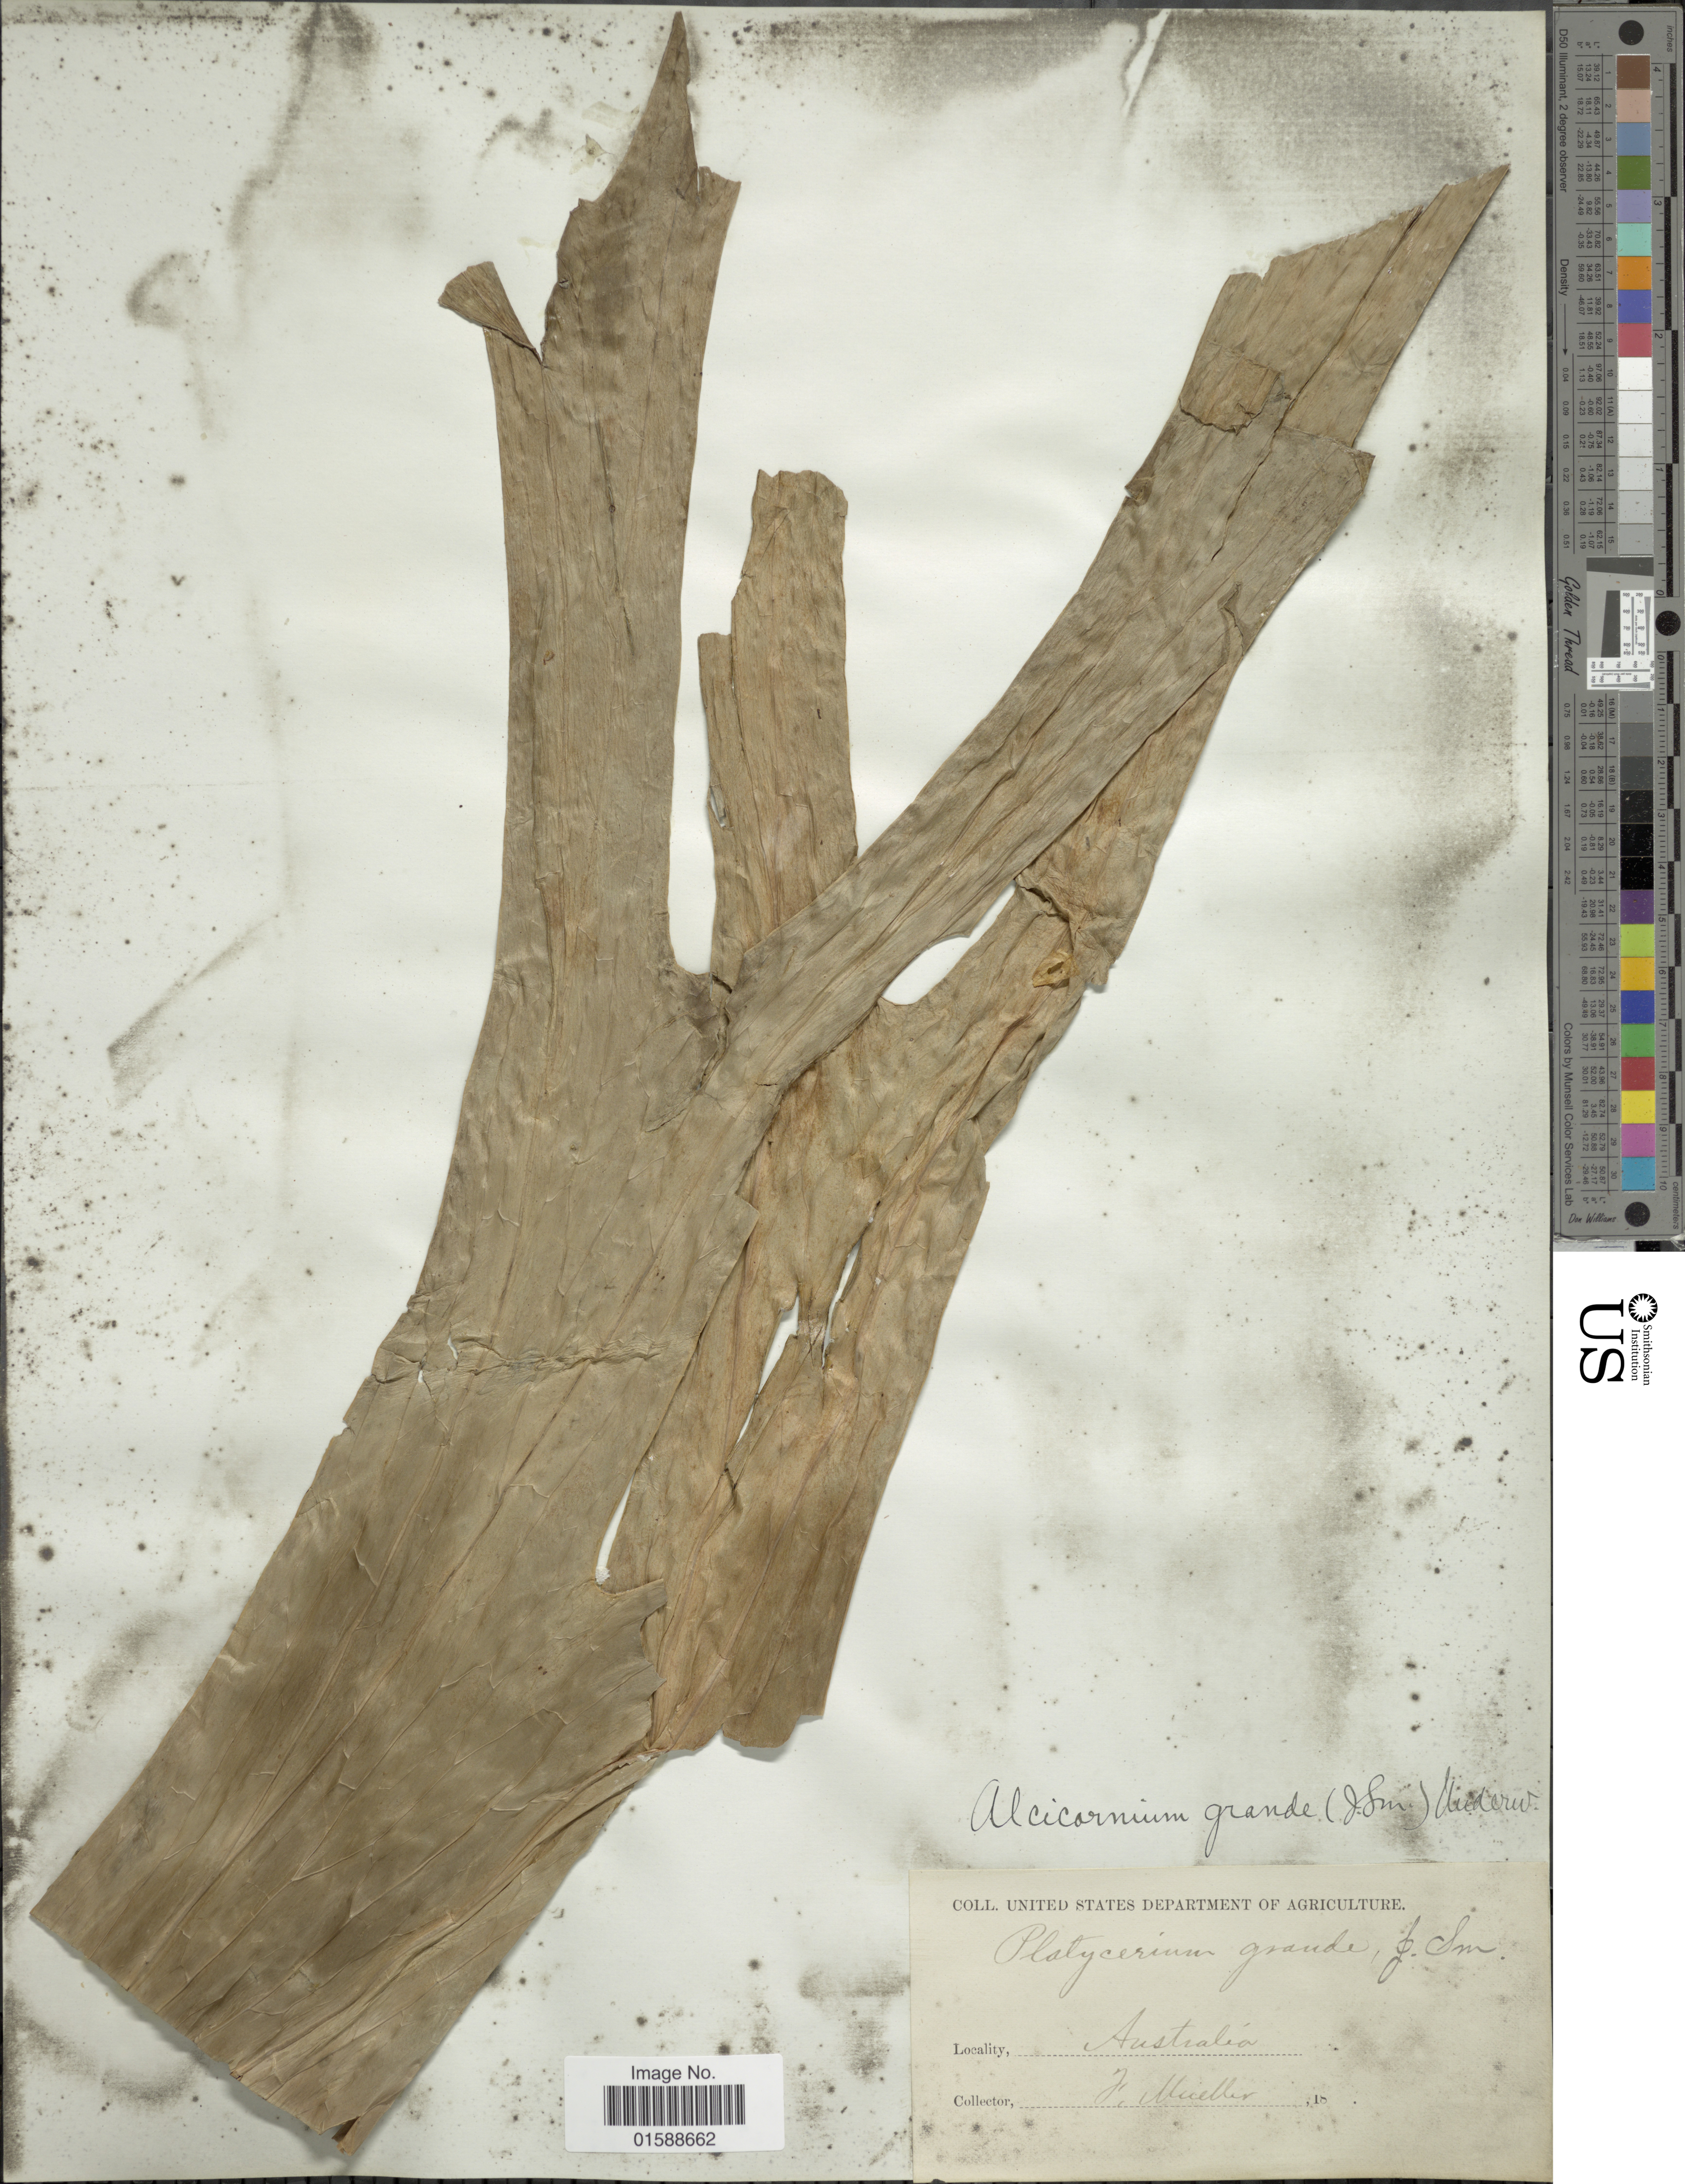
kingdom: Plantae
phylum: Tracheophyta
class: Polypodiopsida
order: Polypodiales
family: Polypodiaceae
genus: Platycerium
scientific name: Platycerium grande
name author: (A. Cunn.) J. Sm.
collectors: J. Mueller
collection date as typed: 18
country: Australia